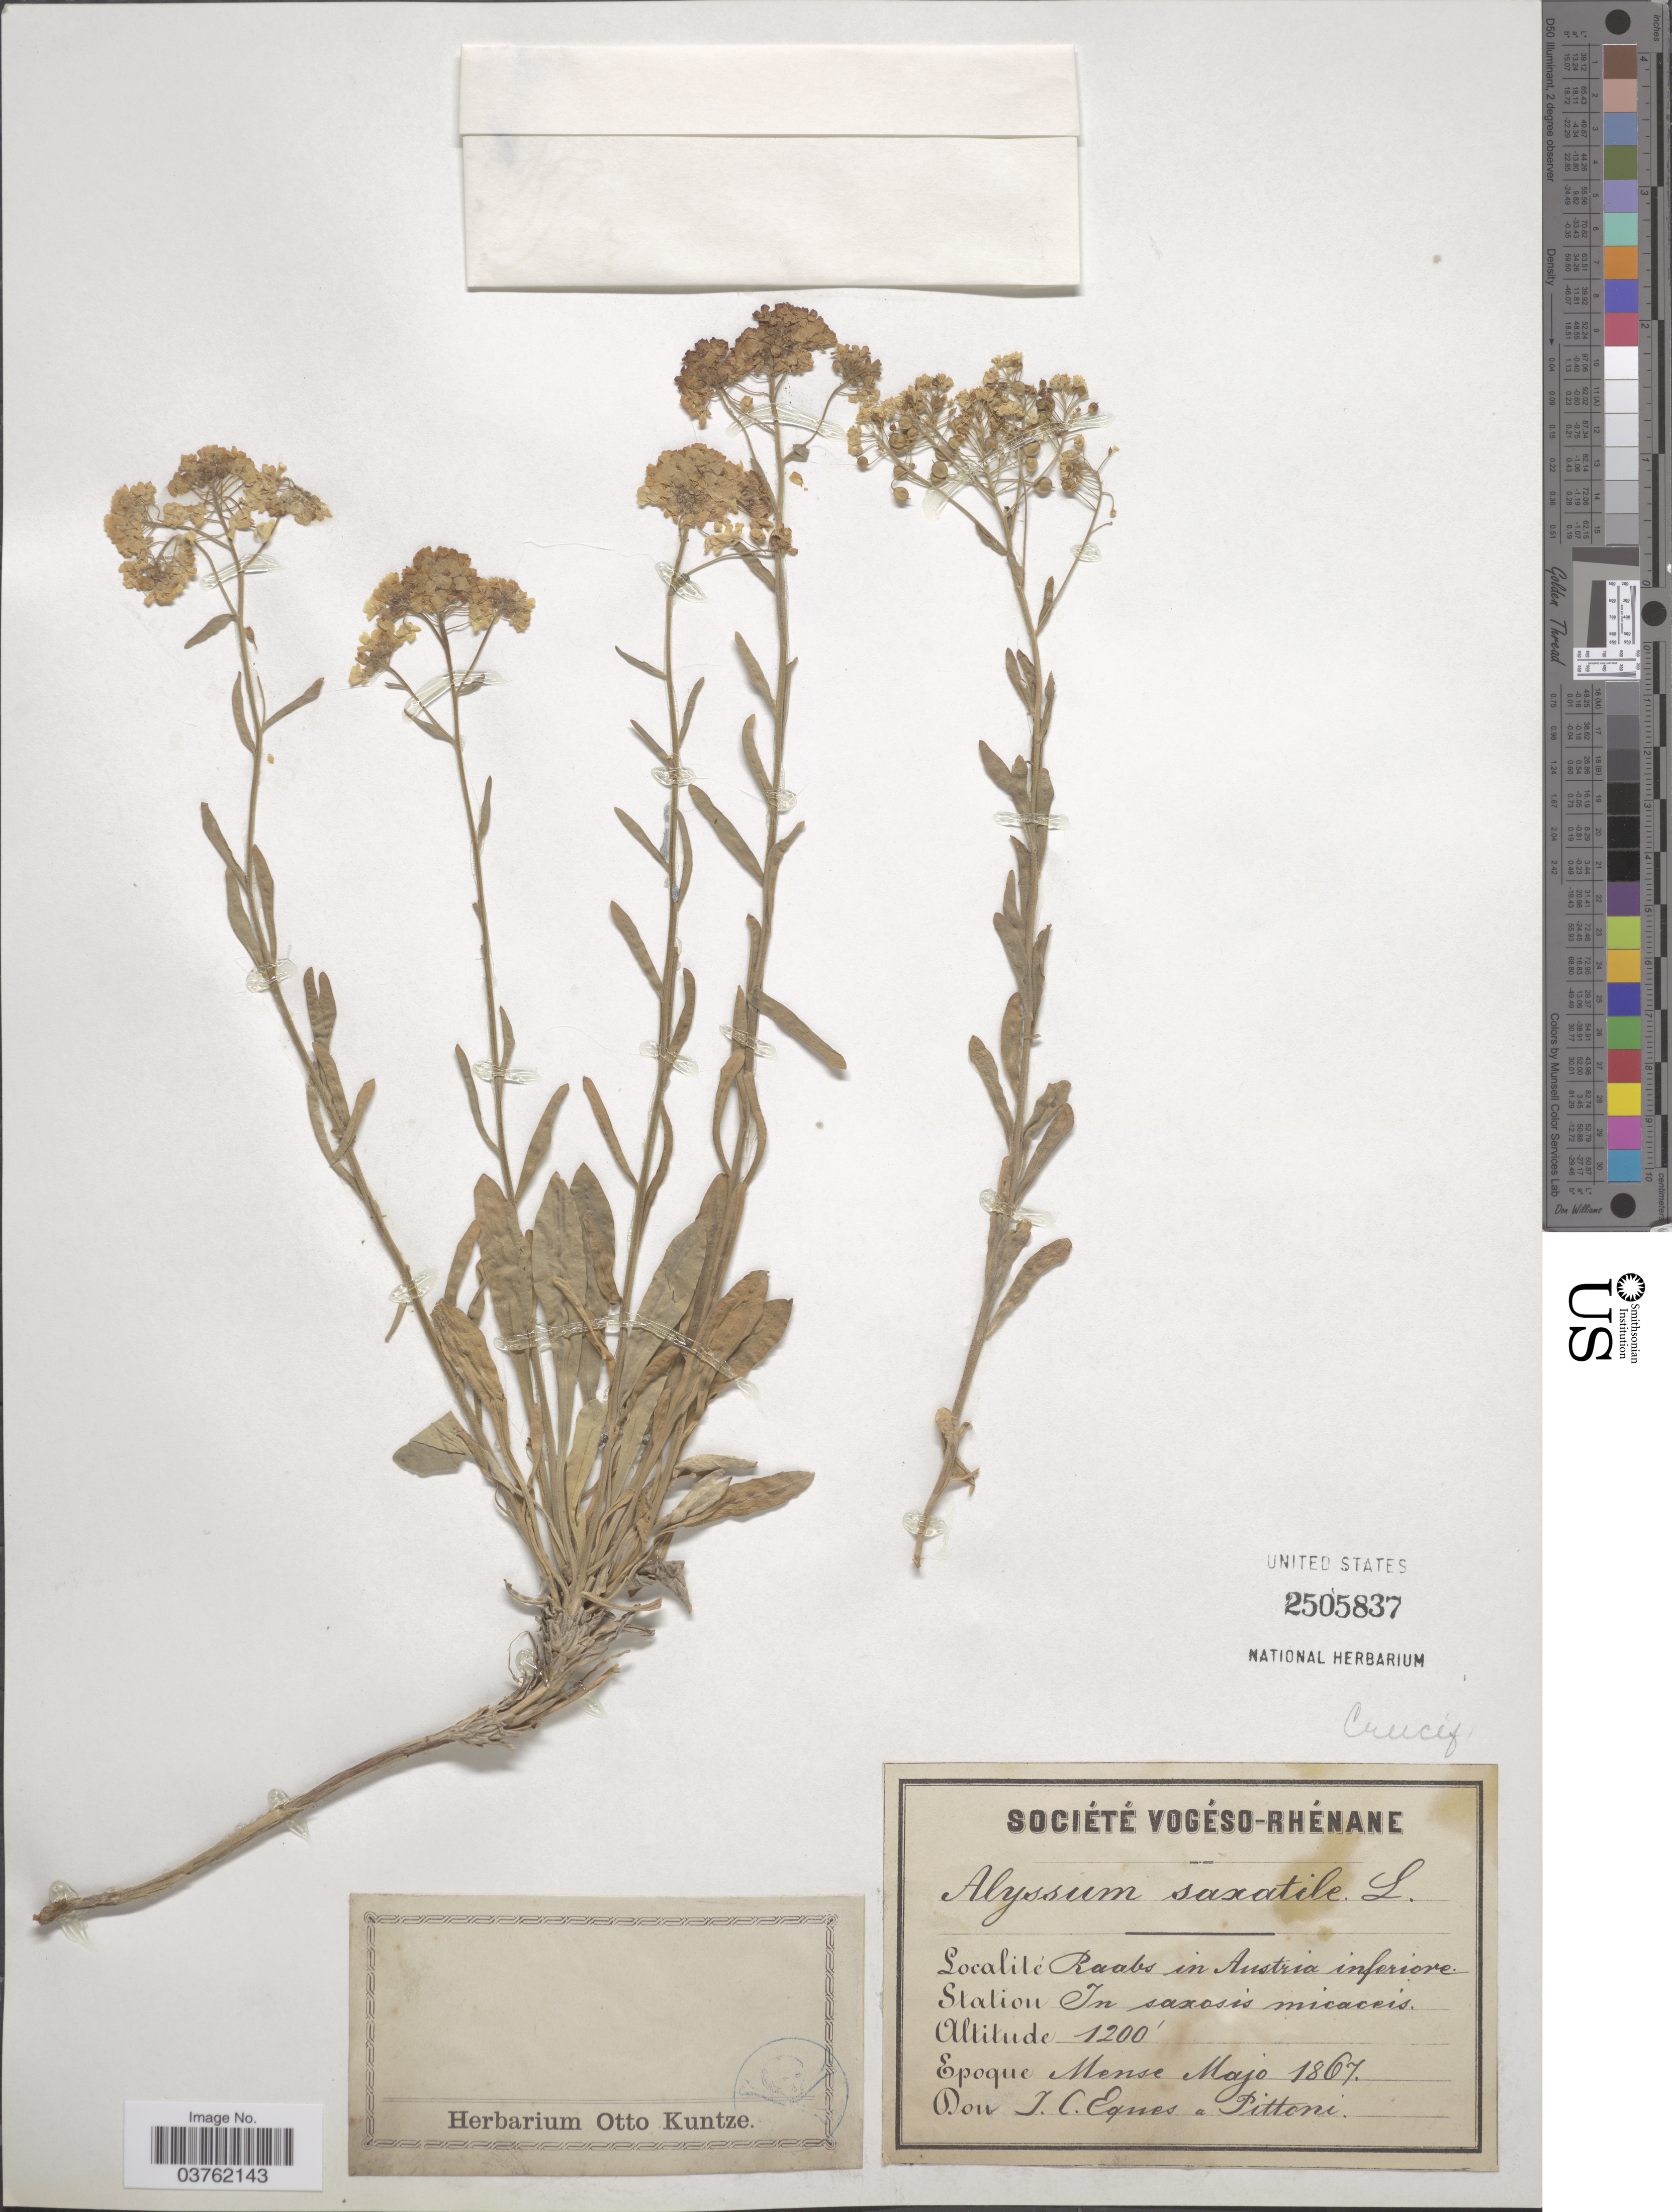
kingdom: Plantae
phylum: Tracheophyta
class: Magnoliopsida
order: Brassicales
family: Brassicaceae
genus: Alyssum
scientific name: Alyssum saxatile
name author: L.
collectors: J. Pittoni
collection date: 1867-05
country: Austria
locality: Raabs in Austria inferiore. Station in saxosis micaceis.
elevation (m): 366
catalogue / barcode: US 2505837